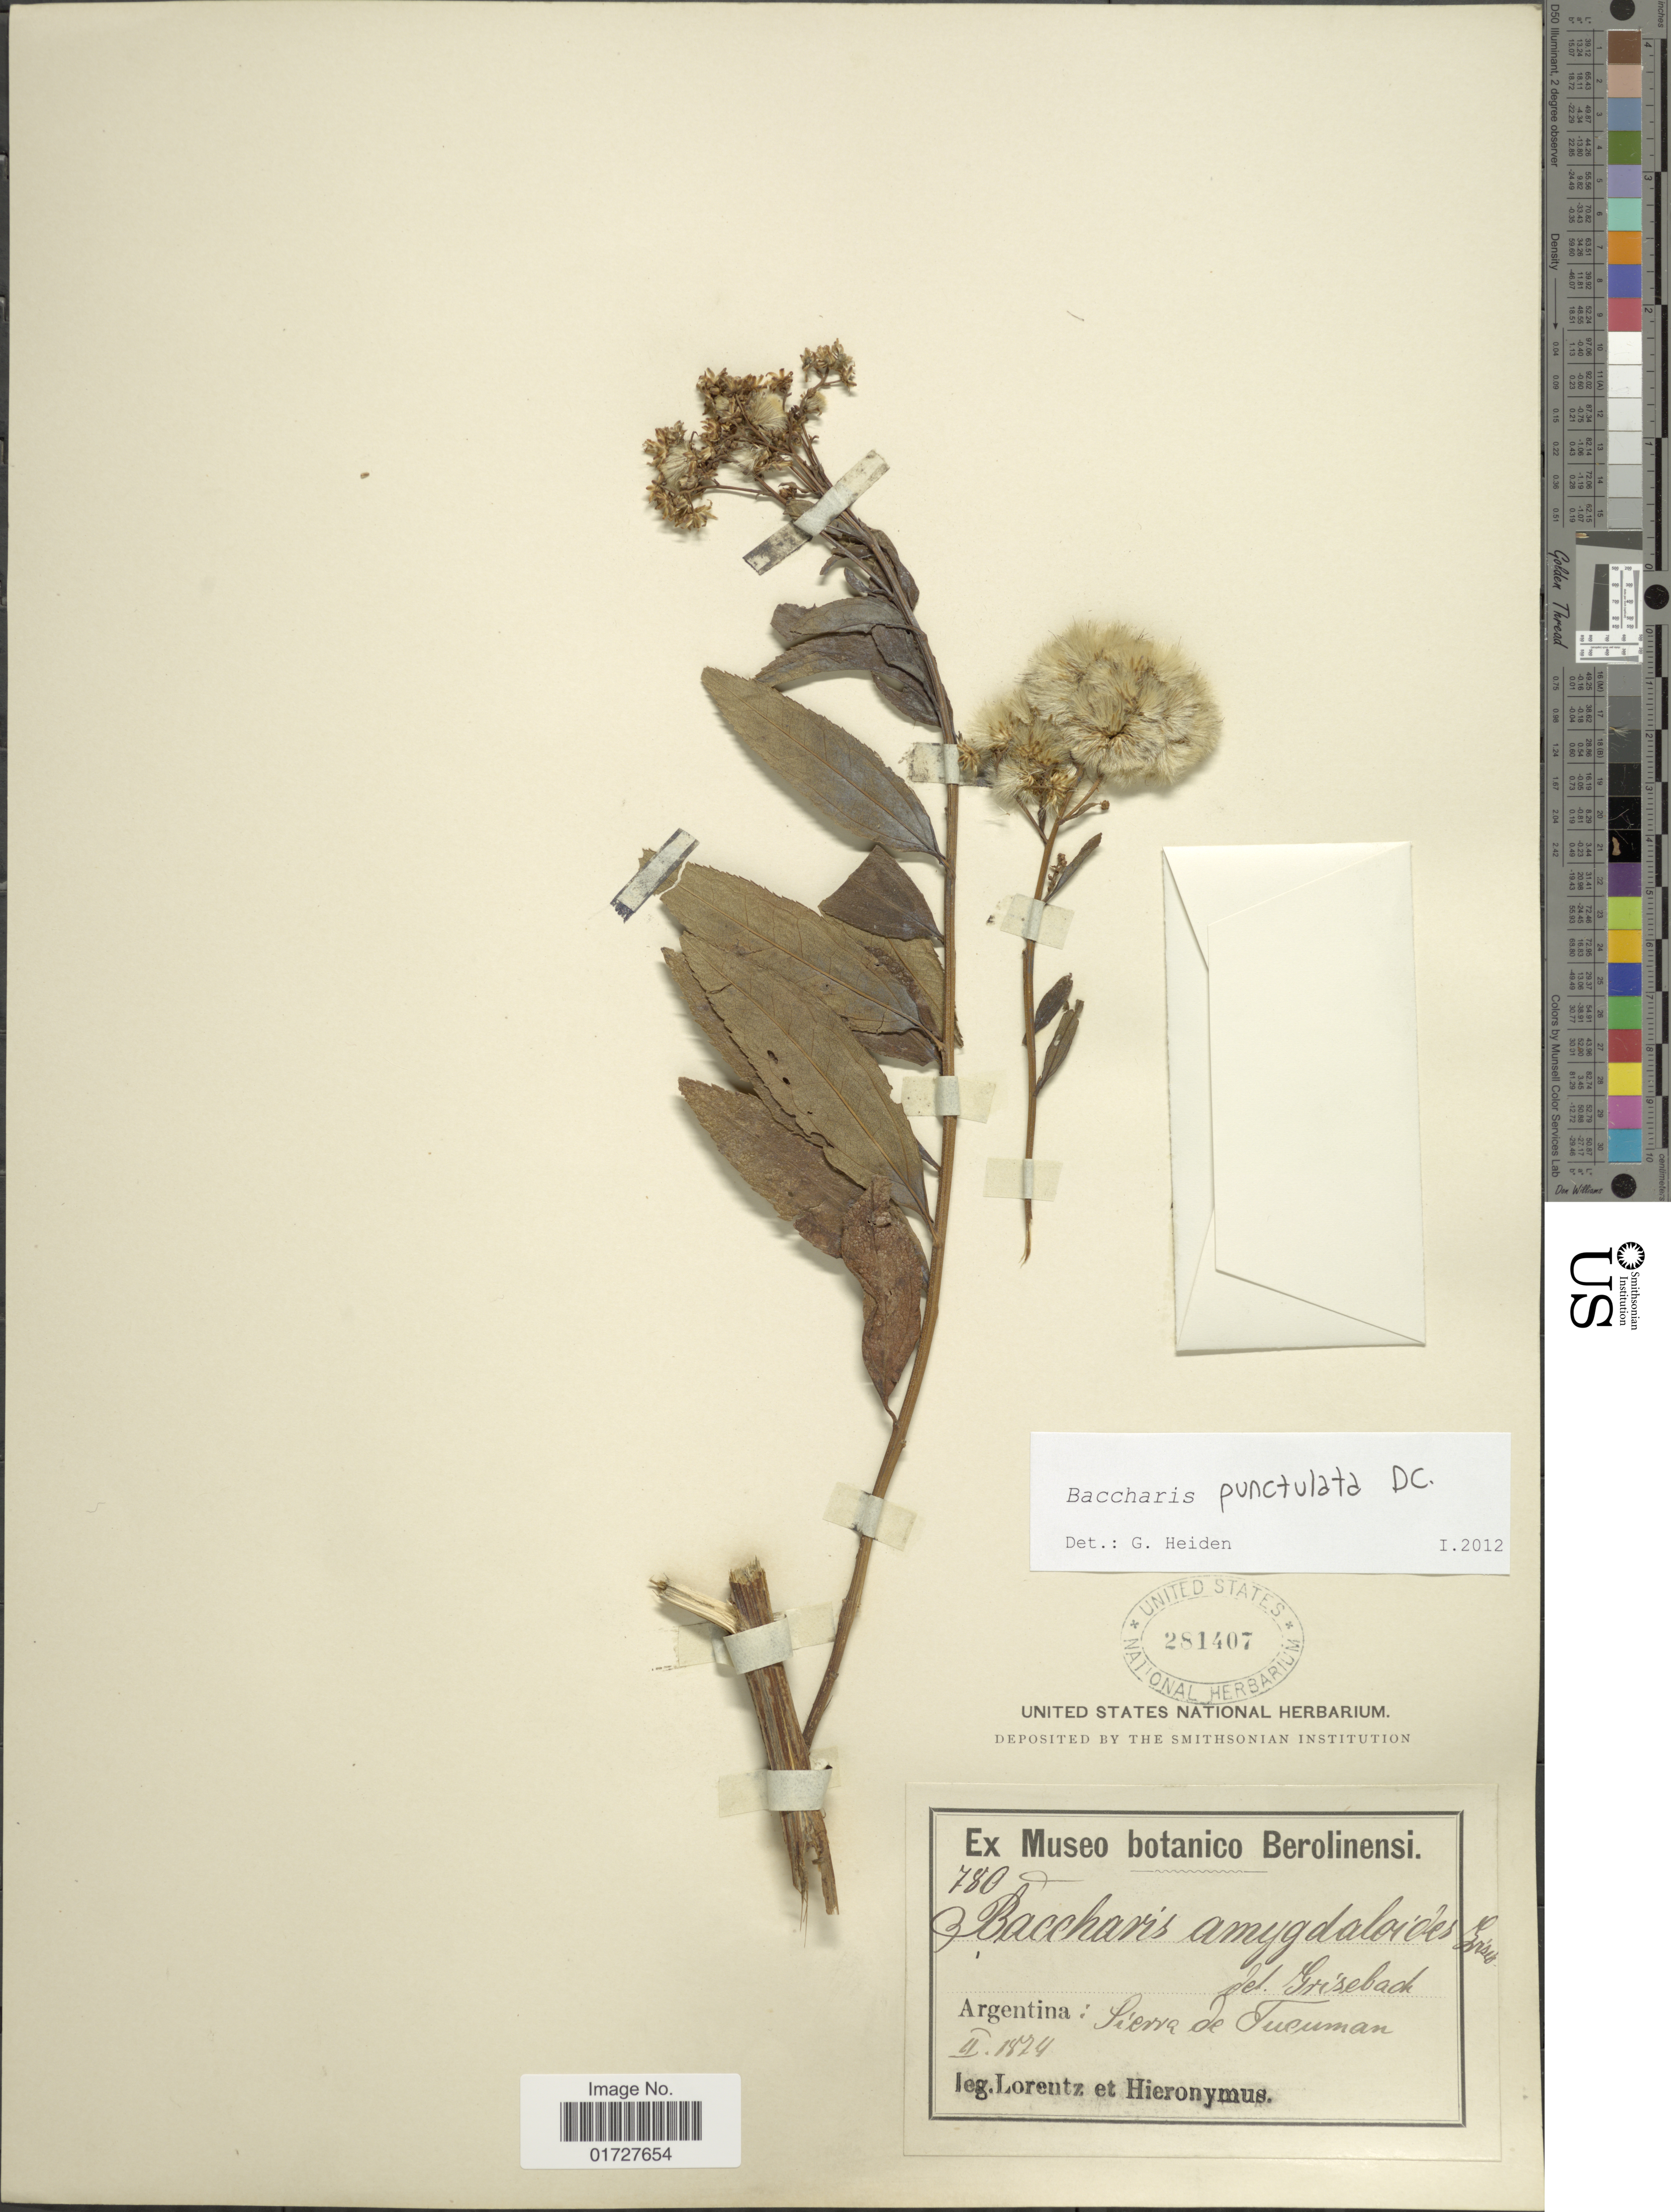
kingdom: Plantae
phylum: Tracheophyta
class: Magnoliopsida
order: Asterales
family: Asteraceae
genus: Baccharis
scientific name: Baccharis punctulata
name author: DC.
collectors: -. Lorentz & -. Hieronymus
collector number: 780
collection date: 1874-02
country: Argentina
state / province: Tucuman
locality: Sierra de Tucuman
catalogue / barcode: US 281407